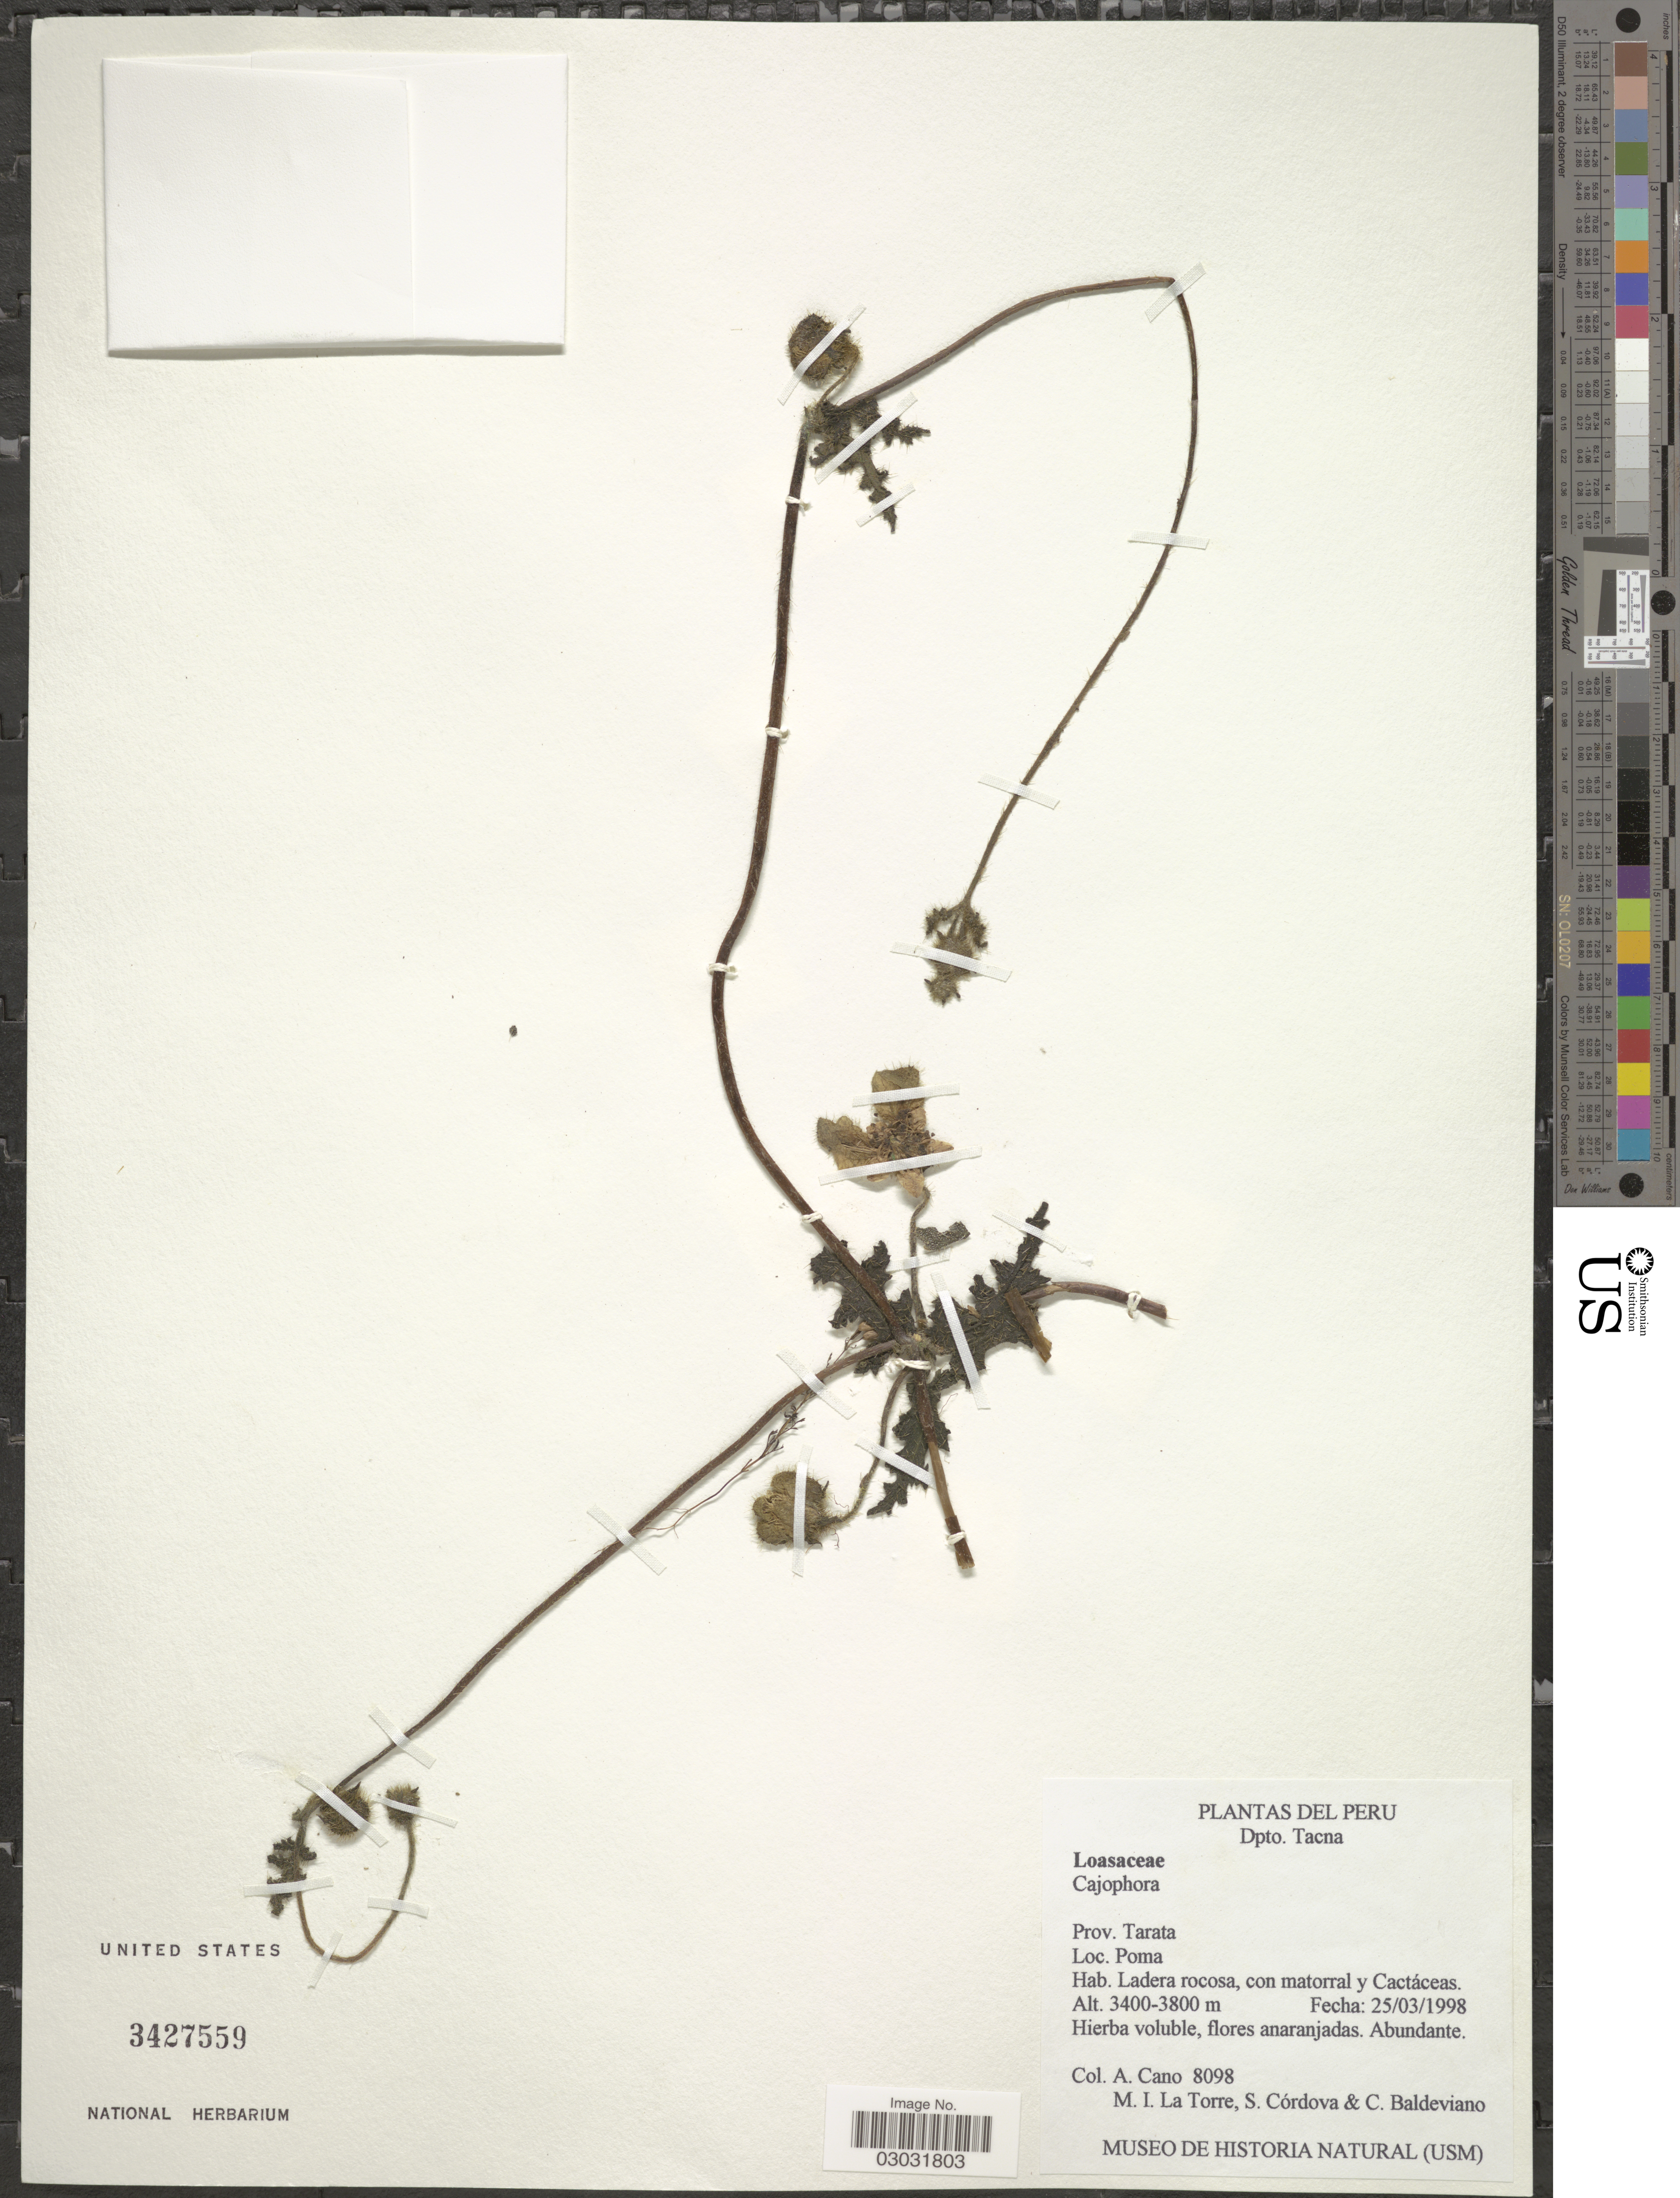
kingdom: Plantae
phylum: Tracheophyta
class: Magnoliopsida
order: Cornales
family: Loasaceae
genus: Caiophora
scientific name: Caiophora sp.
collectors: A. Cano, M. I. La Torre, S. Cordova & C. Baldeviano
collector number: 8098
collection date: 1998-03-25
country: Peru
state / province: Tacna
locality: Dptov. Tacna. Prov. Tarata. Poma.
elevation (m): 3400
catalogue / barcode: US 3427559